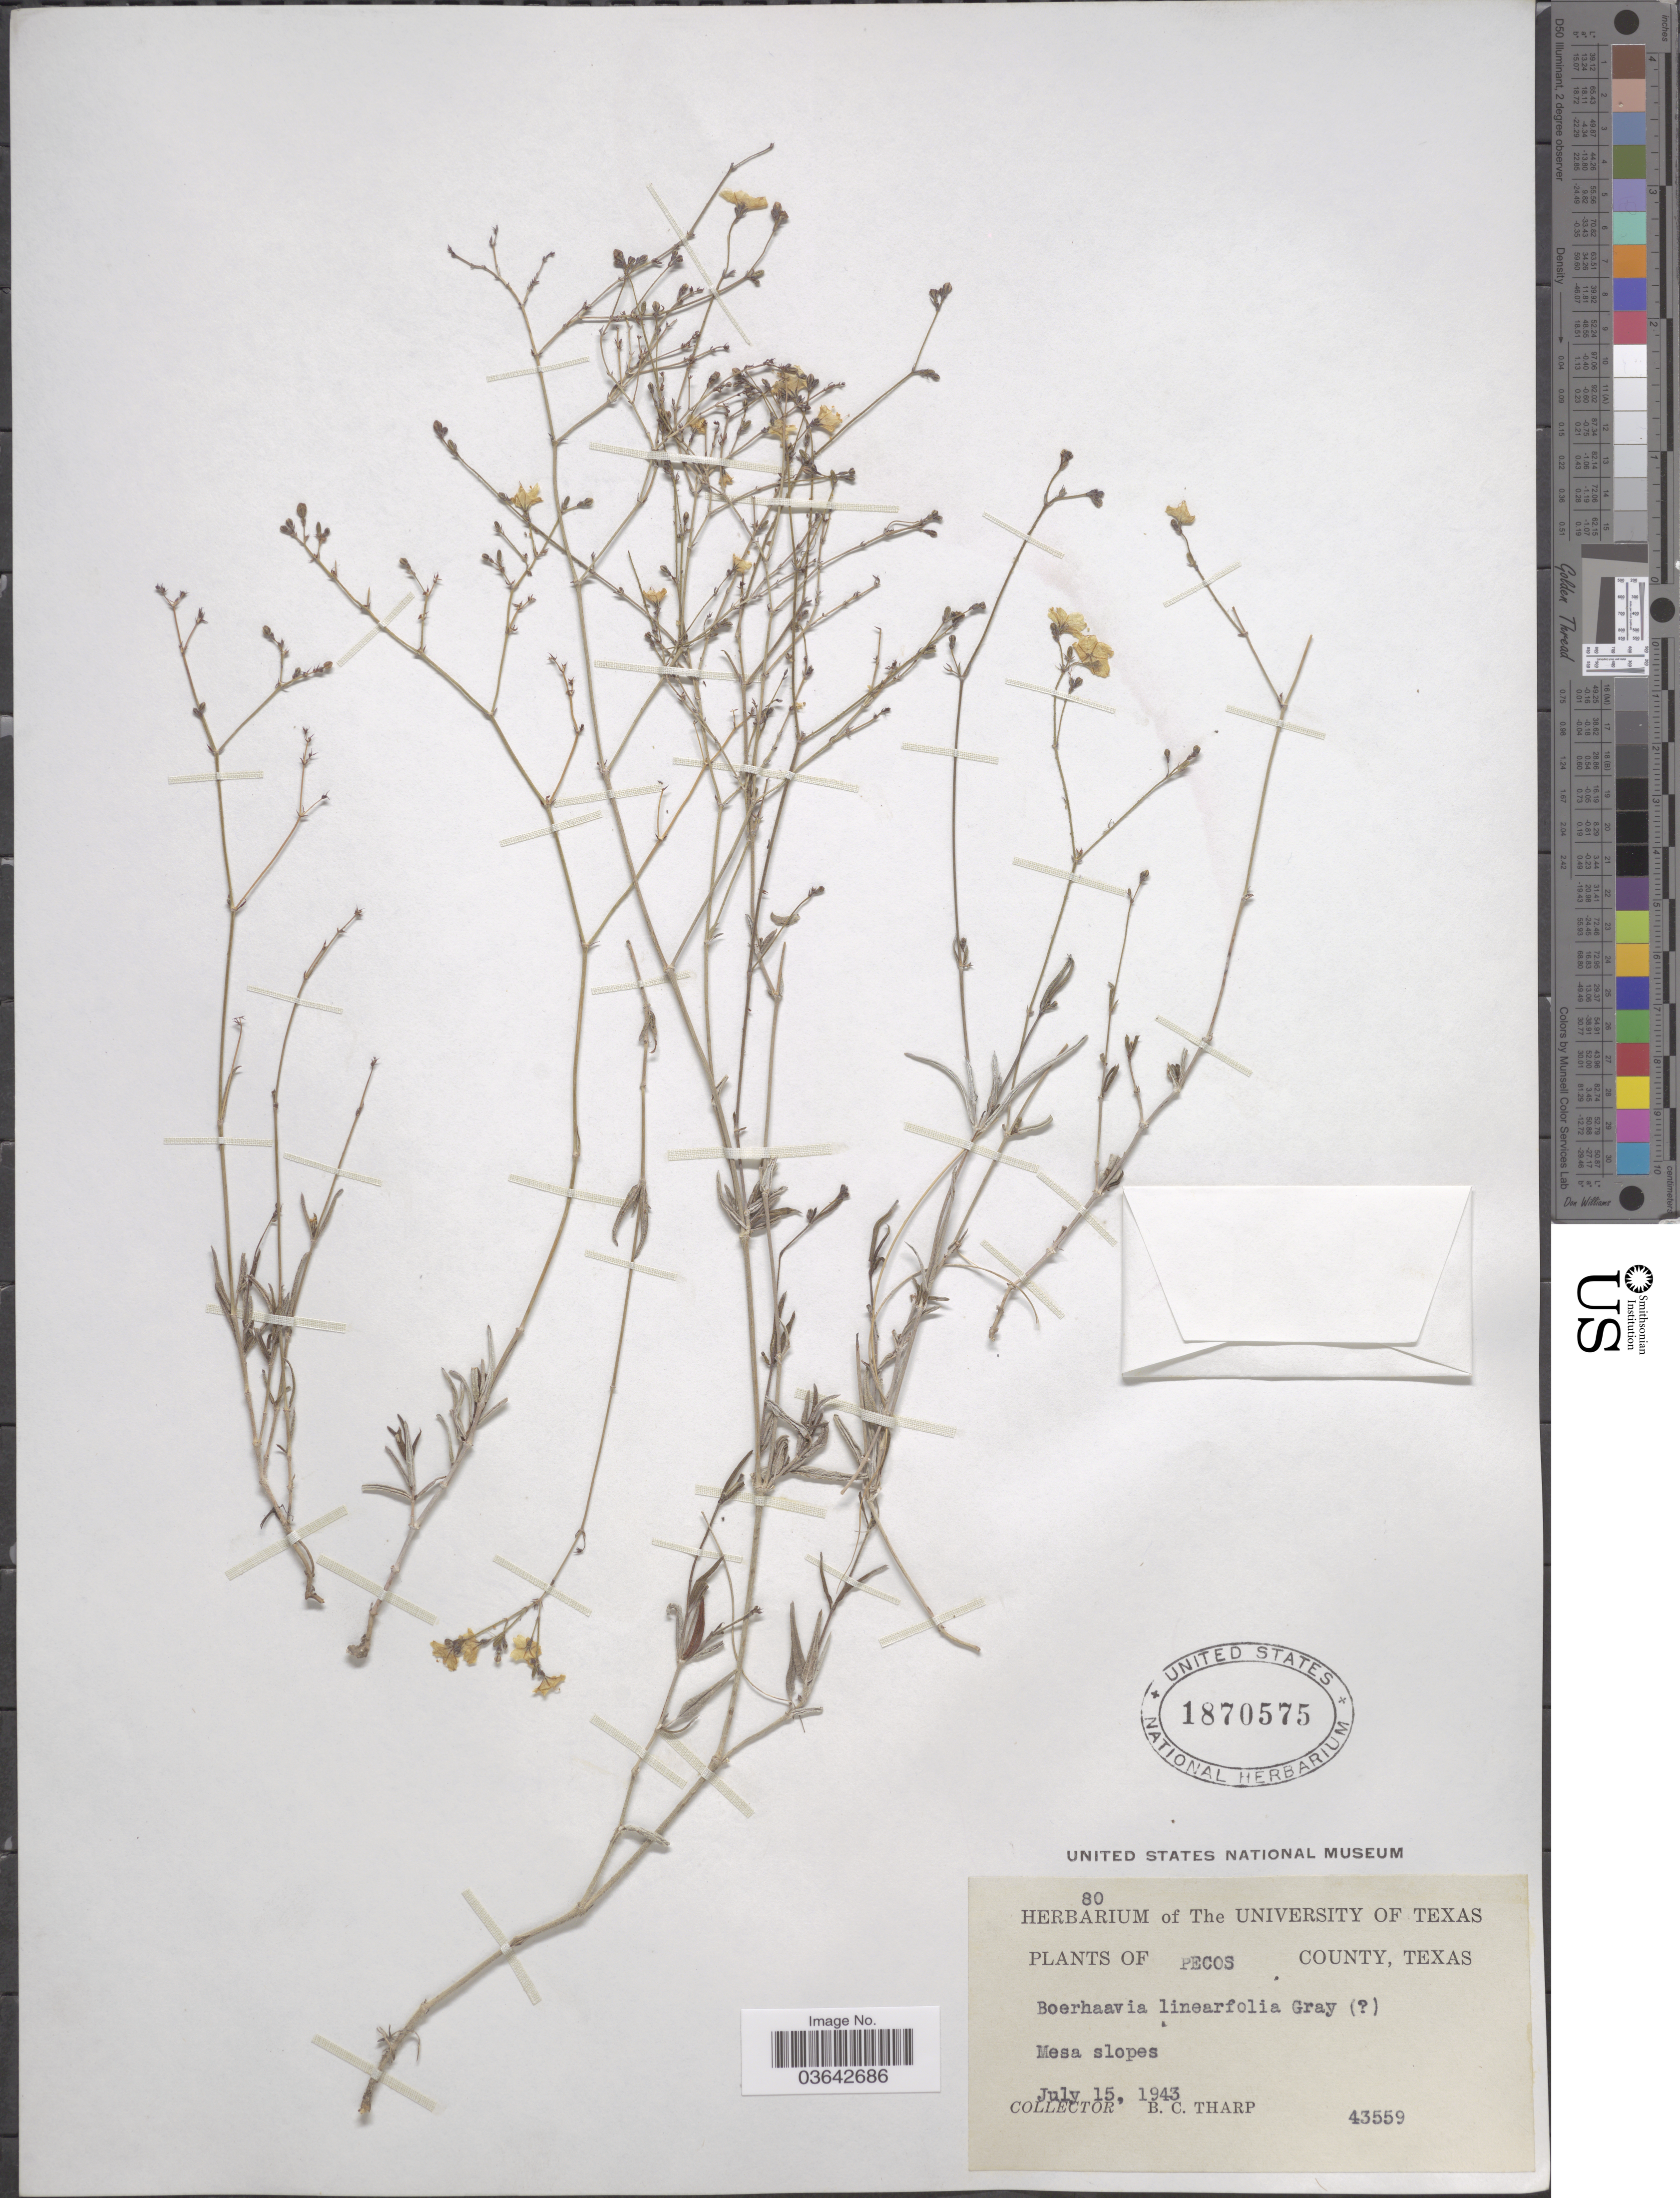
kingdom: Plantae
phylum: Tracheophyta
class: Magnoliopsida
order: Caryophyllales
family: Nyctaginaceae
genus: Boerhavia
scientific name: Boerhavia linearifolia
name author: A. Gray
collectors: B. C. Tharp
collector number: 43559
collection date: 1943-07-15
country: United States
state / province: Texas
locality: Pecos County. Mesa slopes.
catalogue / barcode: US 1870575